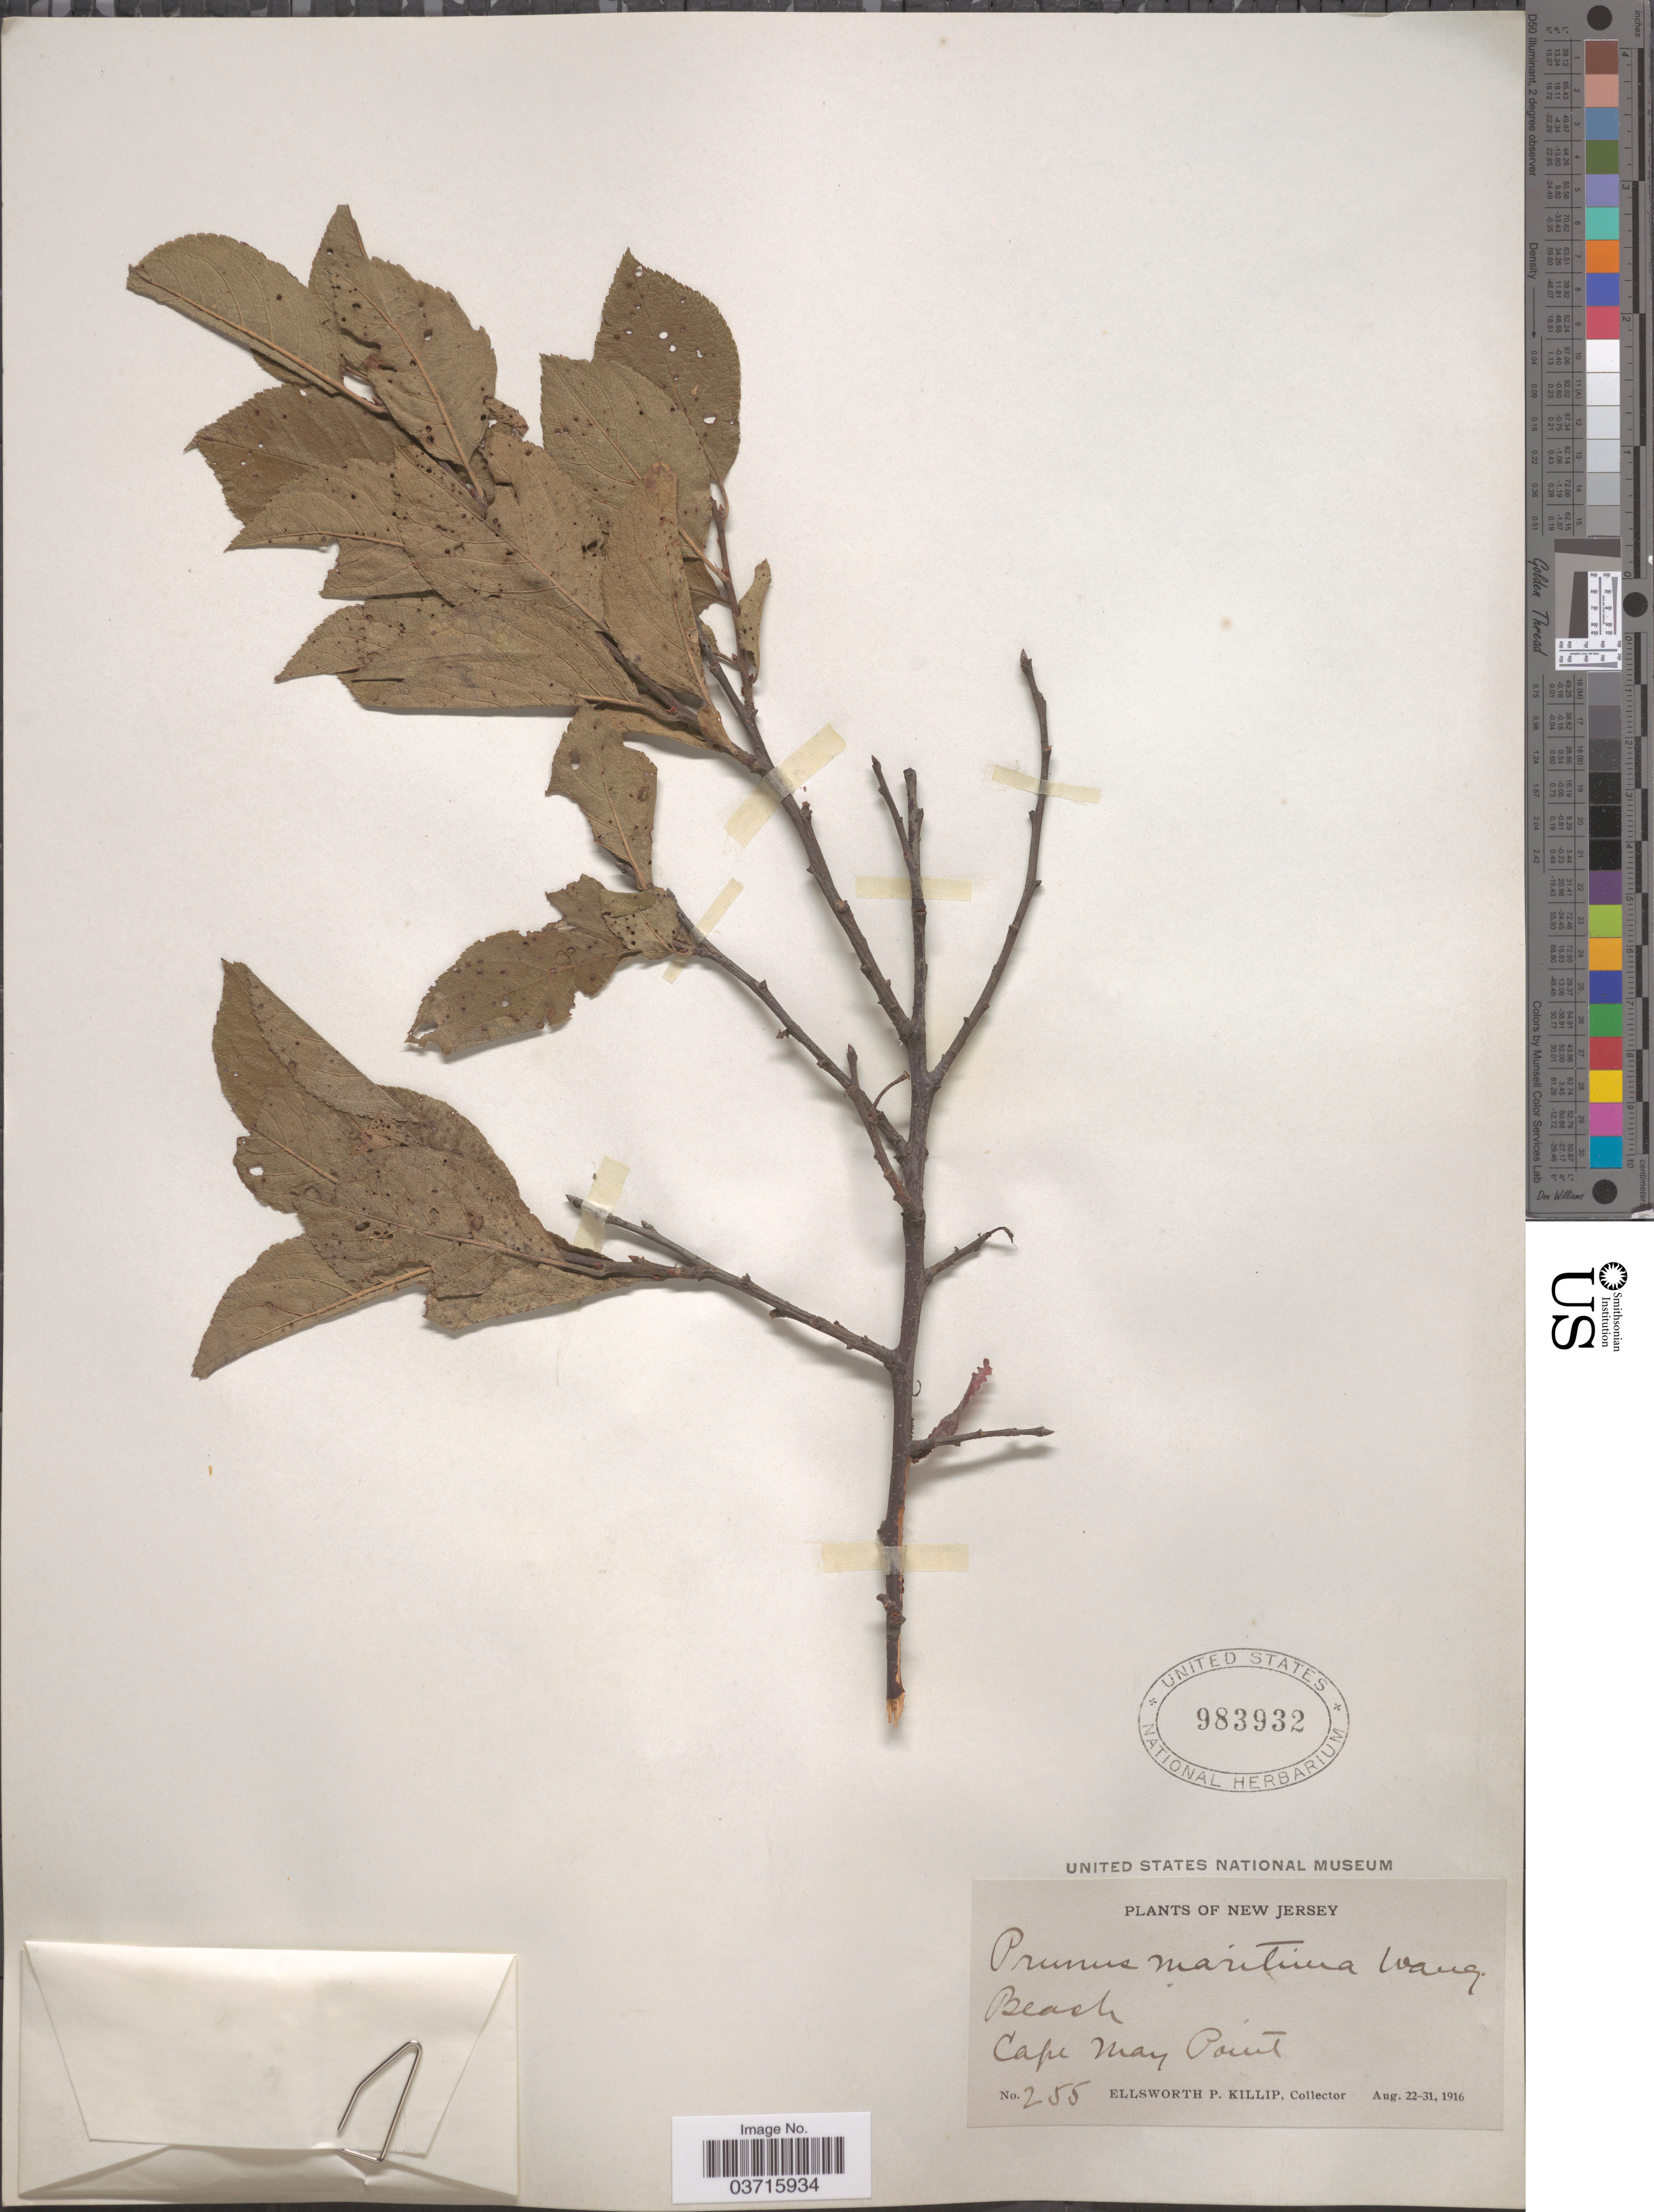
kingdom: Plantae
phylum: Tracheophyta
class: Magnoliopsida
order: Rosales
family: Rosaceae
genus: Prunus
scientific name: Prunus maritima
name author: Marshall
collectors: E. P. Killip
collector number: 255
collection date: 1916-08-22/1916-08-31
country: United States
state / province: New Jersey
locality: Beach, Cape May Point.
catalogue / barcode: US 983932